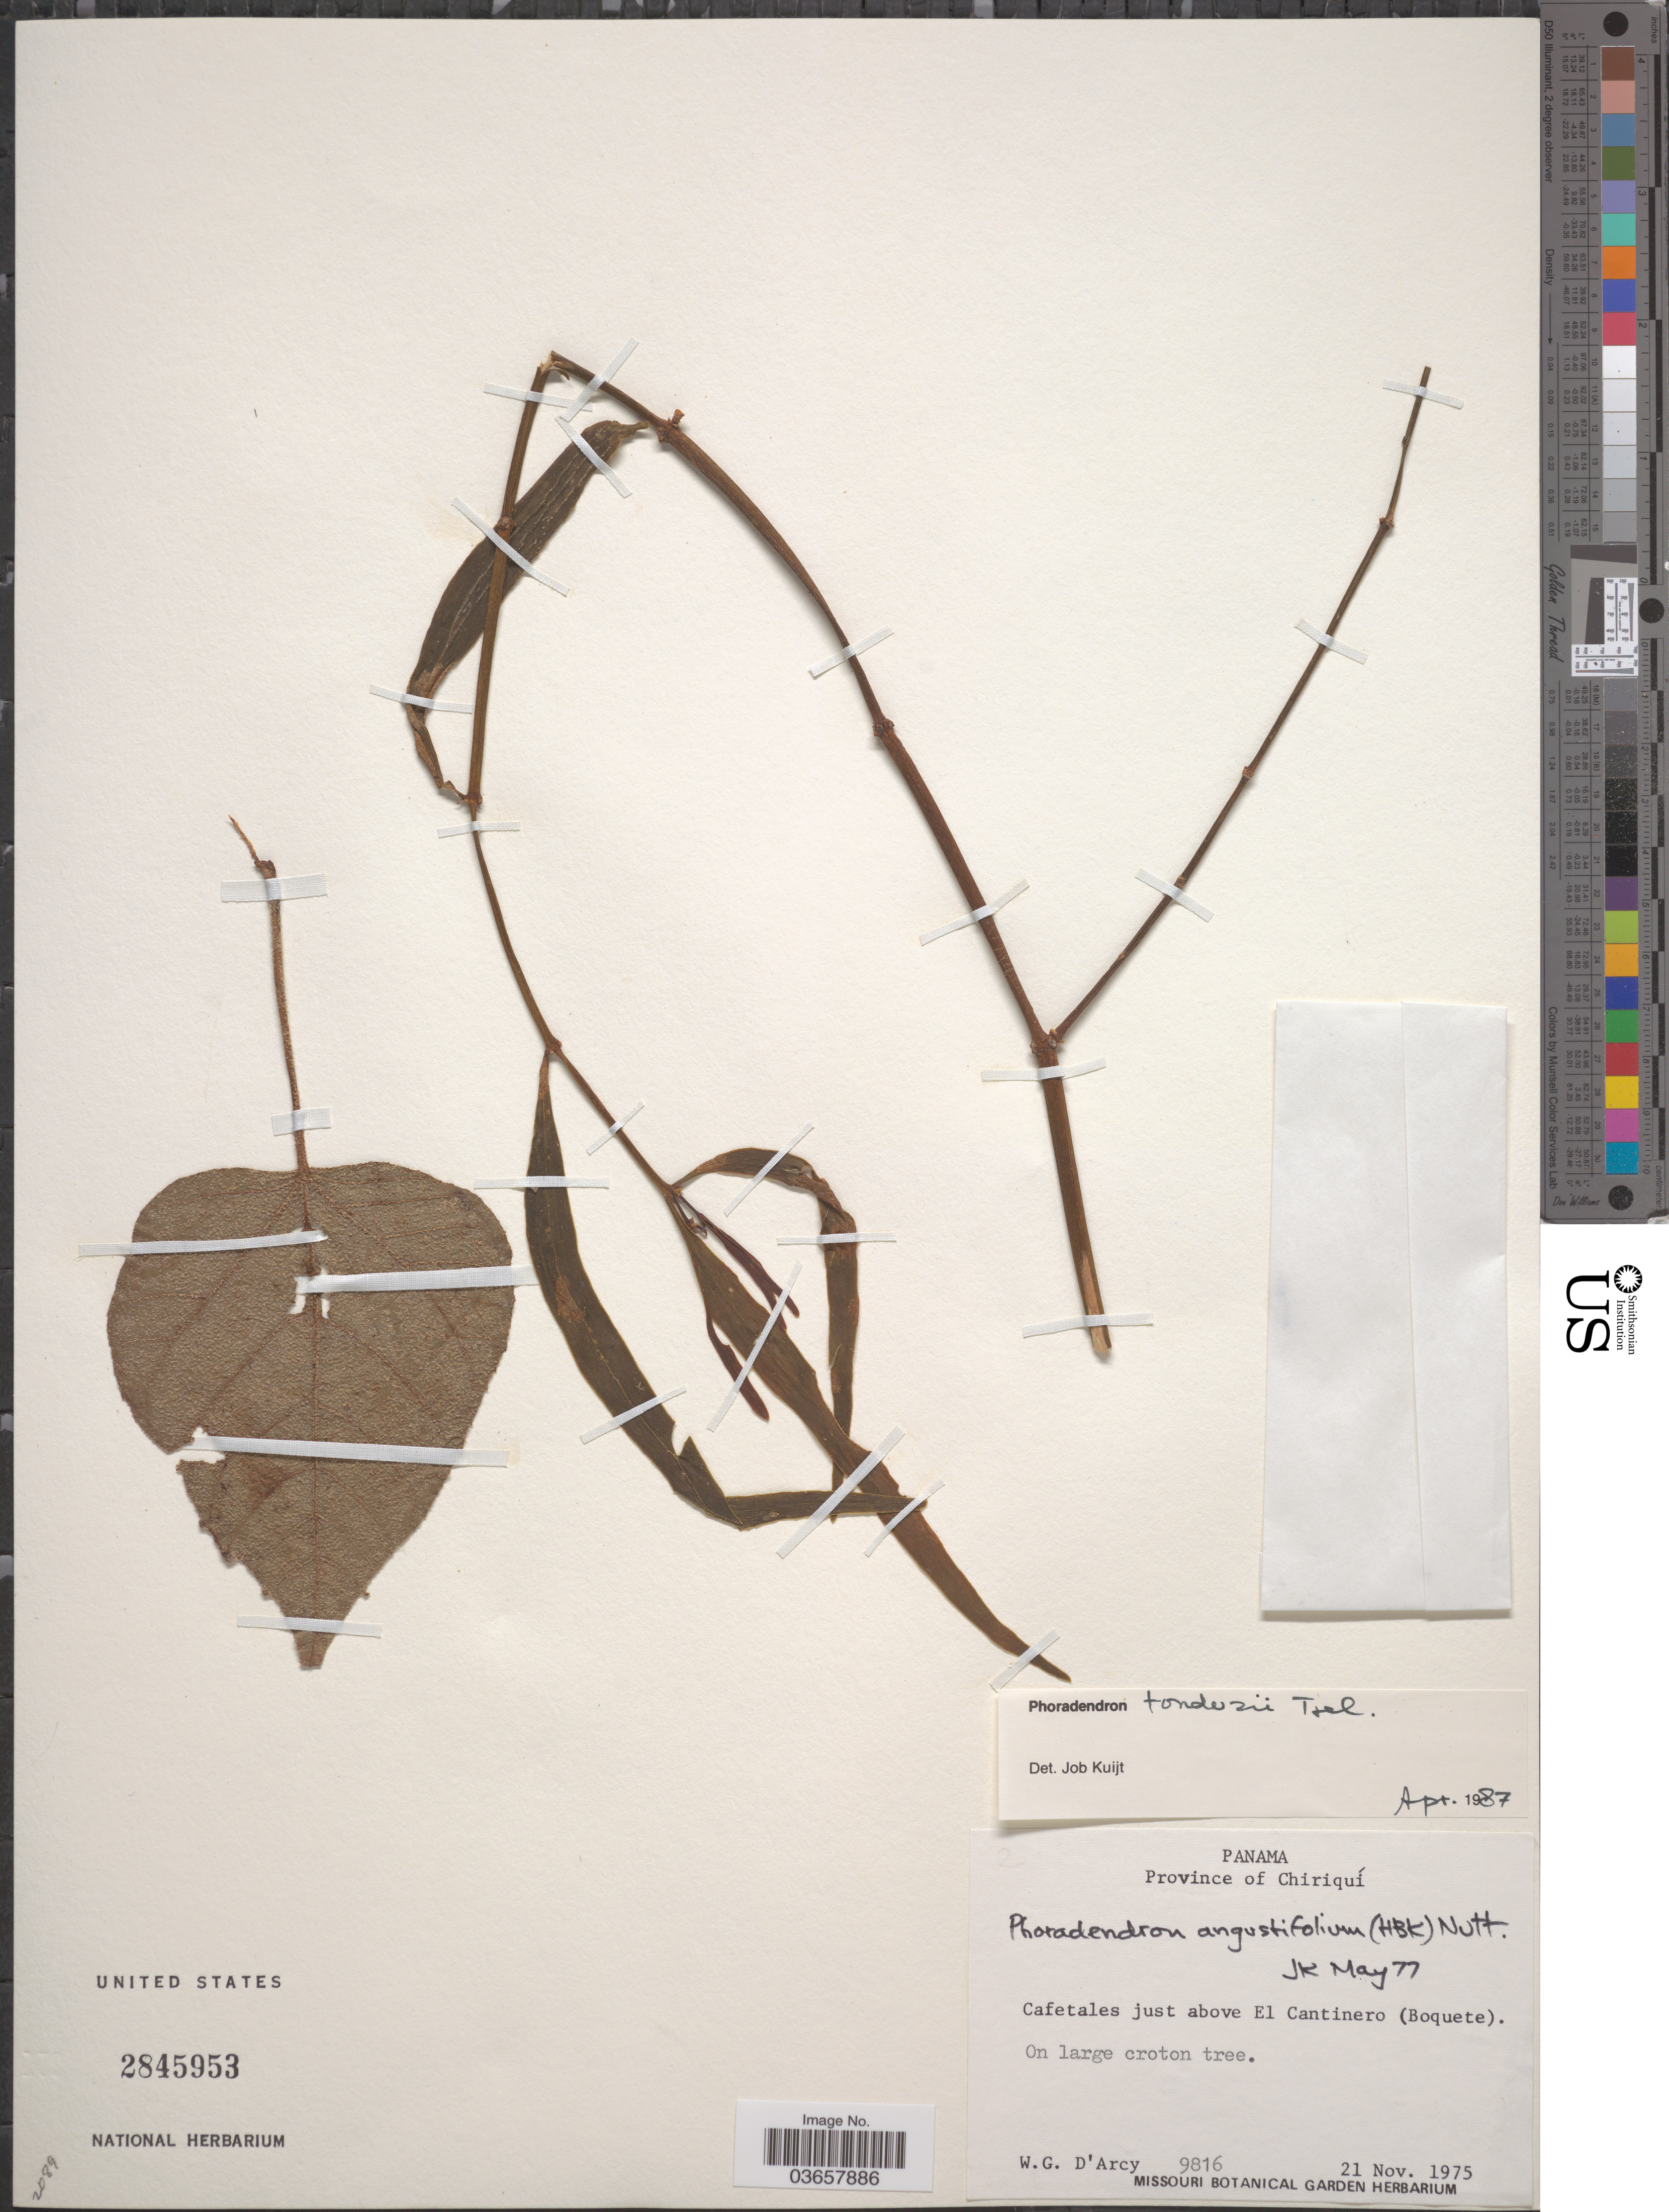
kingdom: Plantae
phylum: Tracheophyta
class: Magnoliopsida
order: Santalales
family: Viscaceae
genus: Phoradendron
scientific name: Phoradendron tonduzii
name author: Trel.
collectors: W. G. D'Arcy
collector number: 9816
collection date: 1975-11-21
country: Panama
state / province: Chiriqui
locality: Cafetales just above El Cantinero (Boquete).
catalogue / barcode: US 2845953